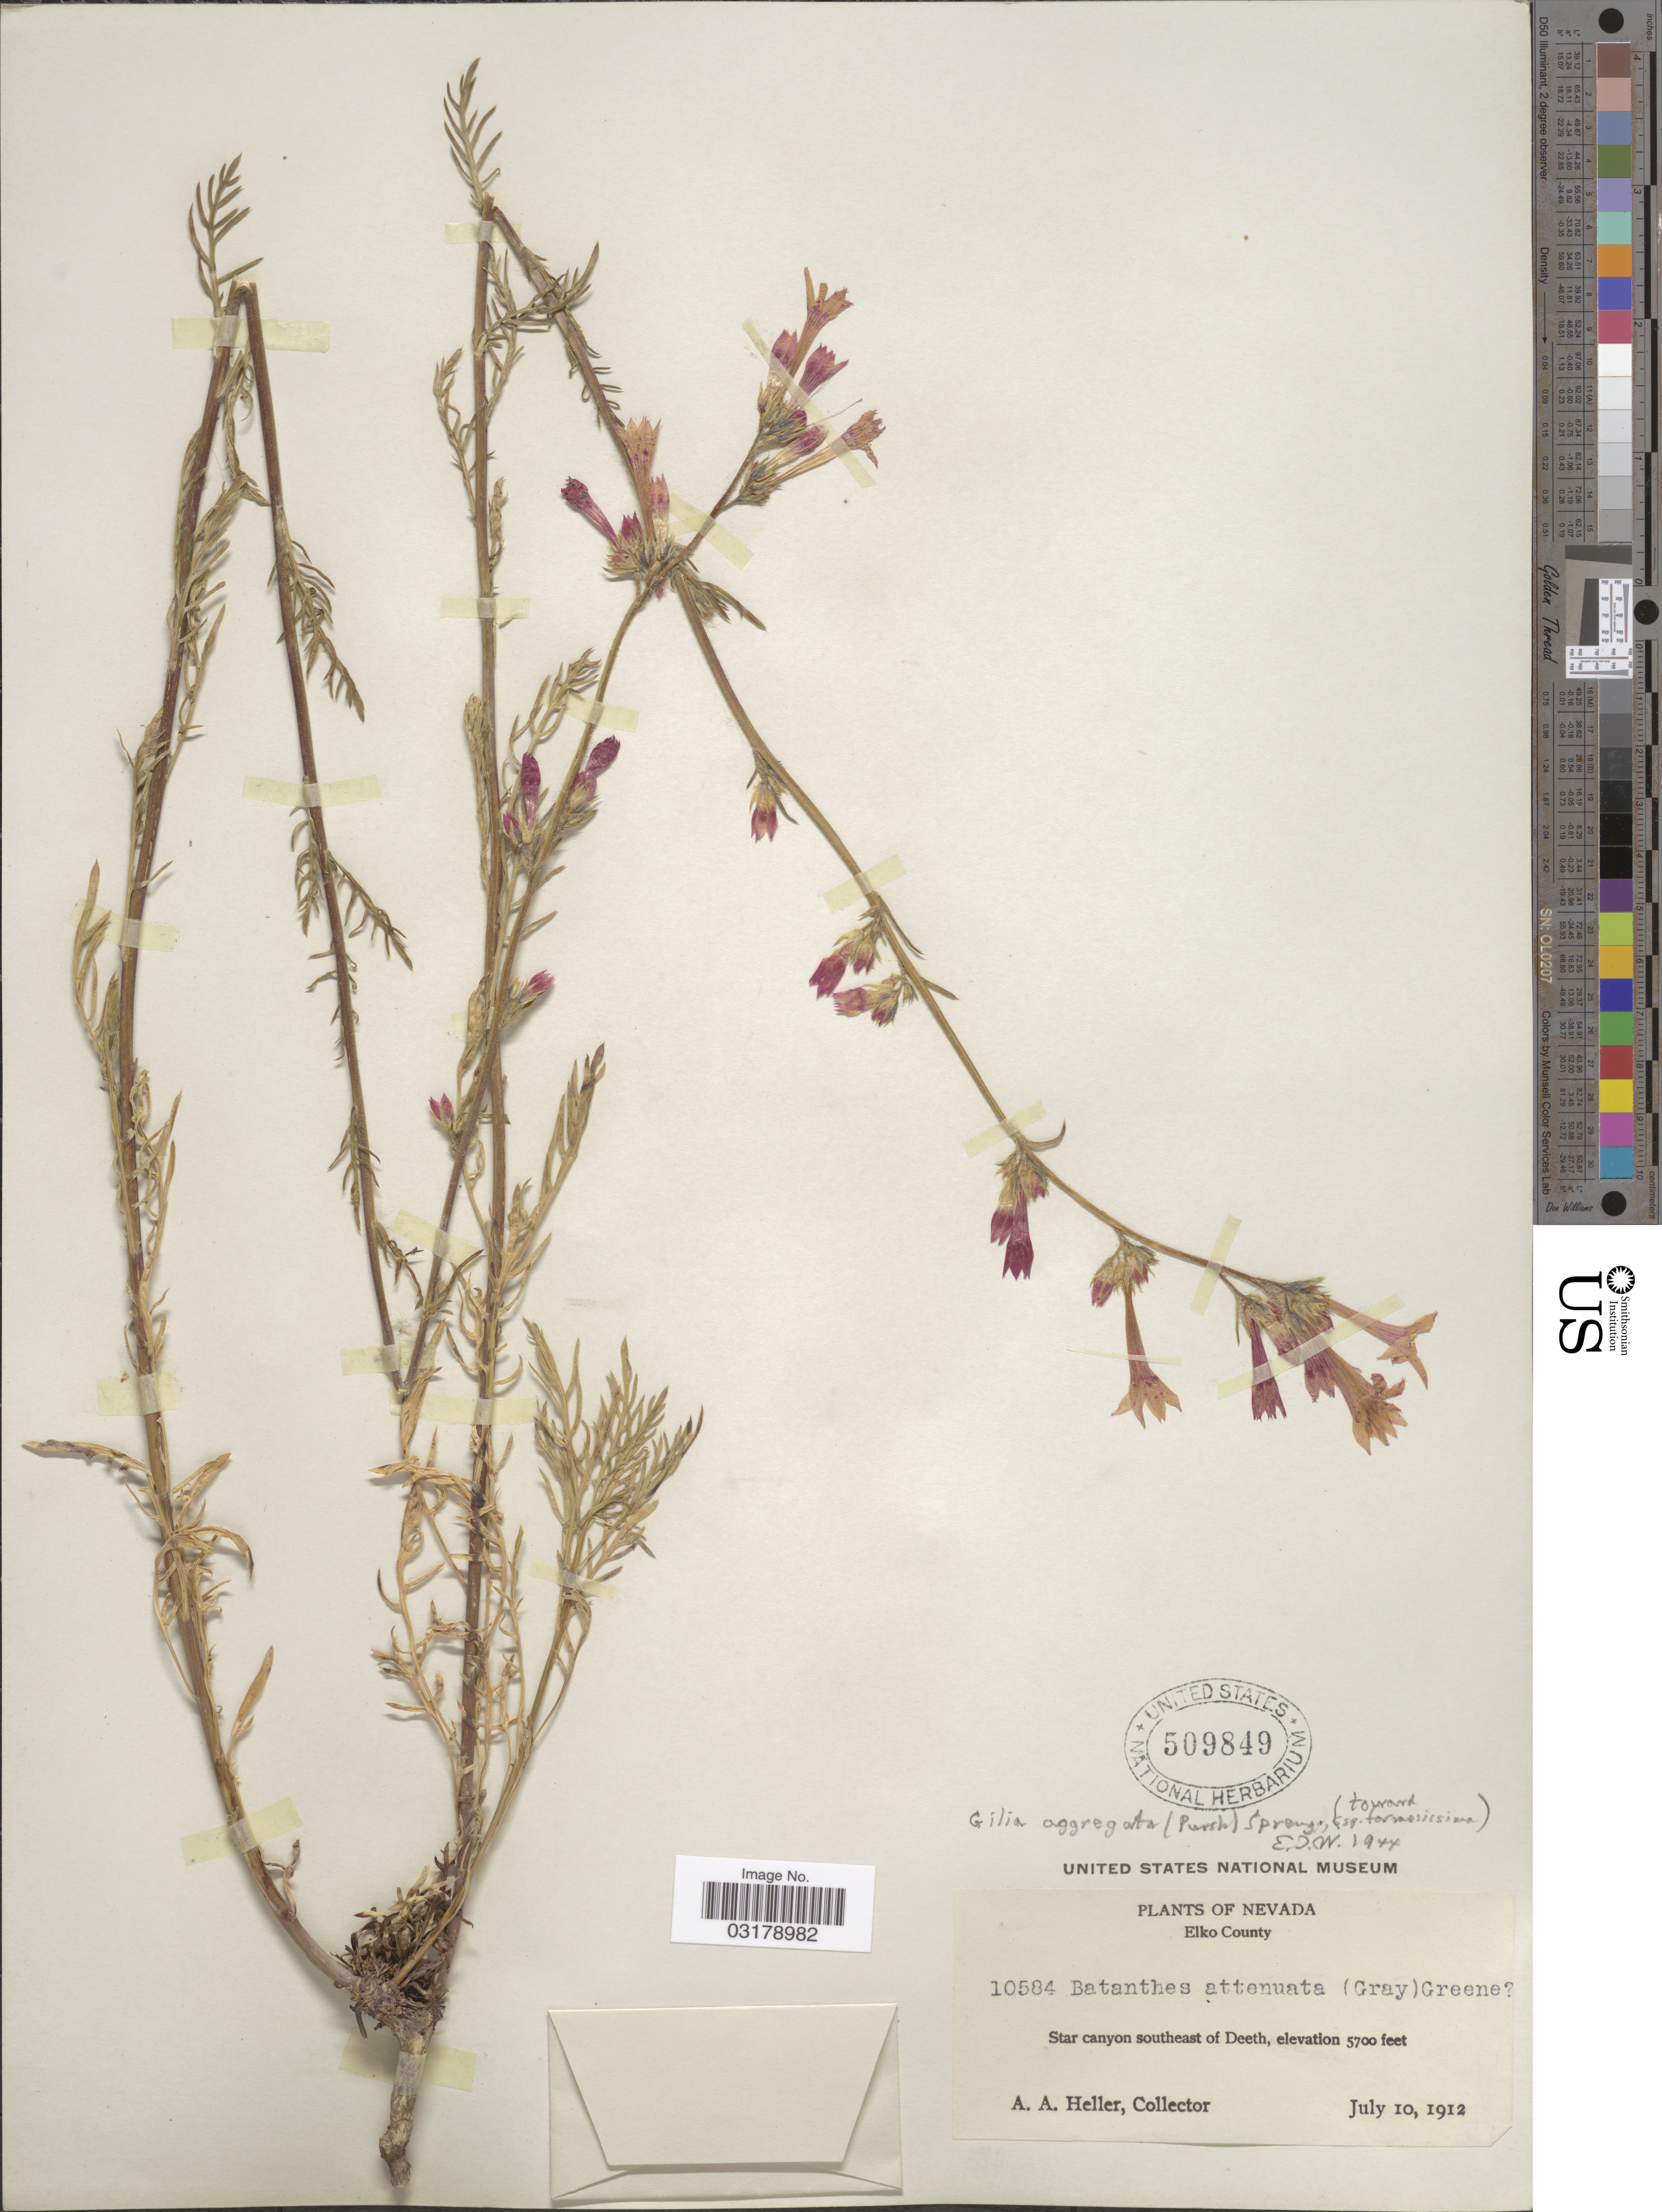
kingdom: Plantae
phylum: Tracheophyta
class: Magnoliopsida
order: Ericales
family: Polemoniaceae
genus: Ipomopsis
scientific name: Ipomopsis aggregata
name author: (Pursh) V.E. Grant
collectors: A. A. Heller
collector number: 10584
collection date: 1912-07-10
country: United States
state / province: Nevada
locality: Elko County. Star Canyon southeast of Deeth.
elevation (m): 1737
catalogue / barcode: US 509849